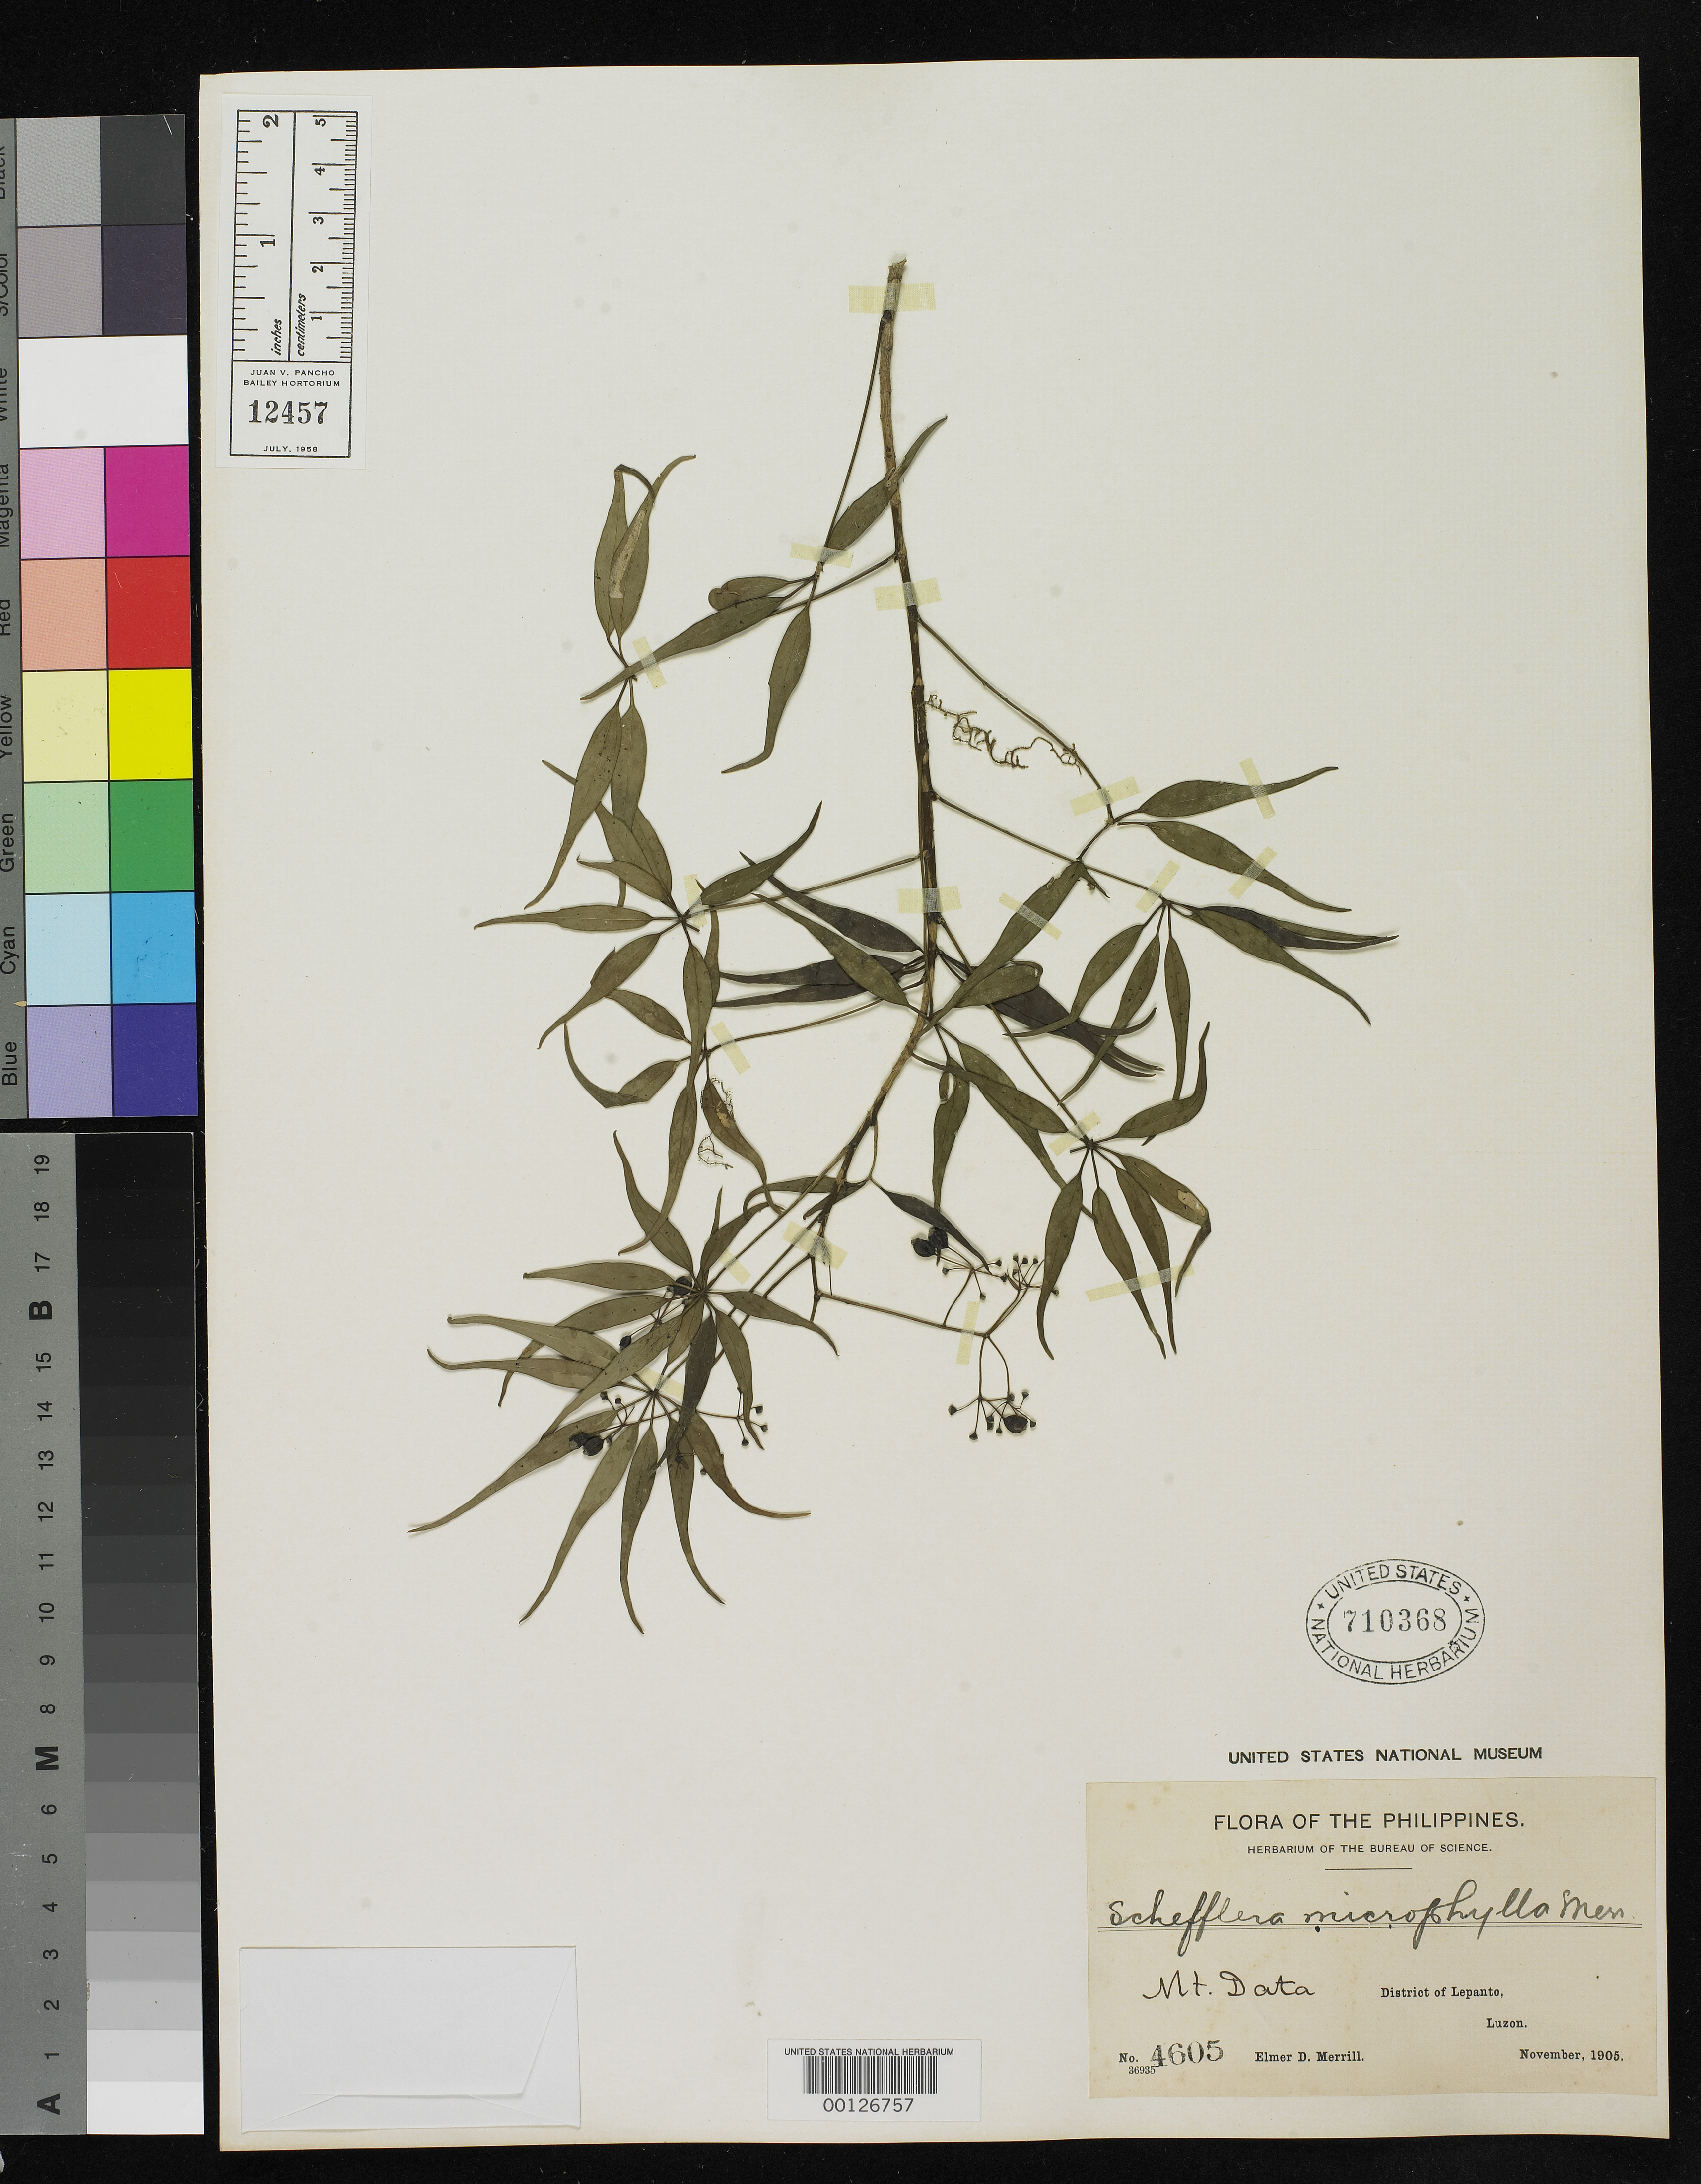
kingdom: Plantae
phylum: Tracheophyta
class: Magnoliopsida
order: Apiales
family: Araliaceae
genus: Schefflera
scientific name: Schefflera microphylla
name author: Merr.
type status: Isotype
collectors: E. D. Merrill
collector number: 4605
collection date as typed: Nov 1905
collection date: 1905-11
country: Philippines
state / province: Cordillera (Administrative Region)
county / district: Mountain province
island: Luzon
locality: Mt. Data. Lepanto.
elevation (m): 2200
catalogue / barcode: US 710368